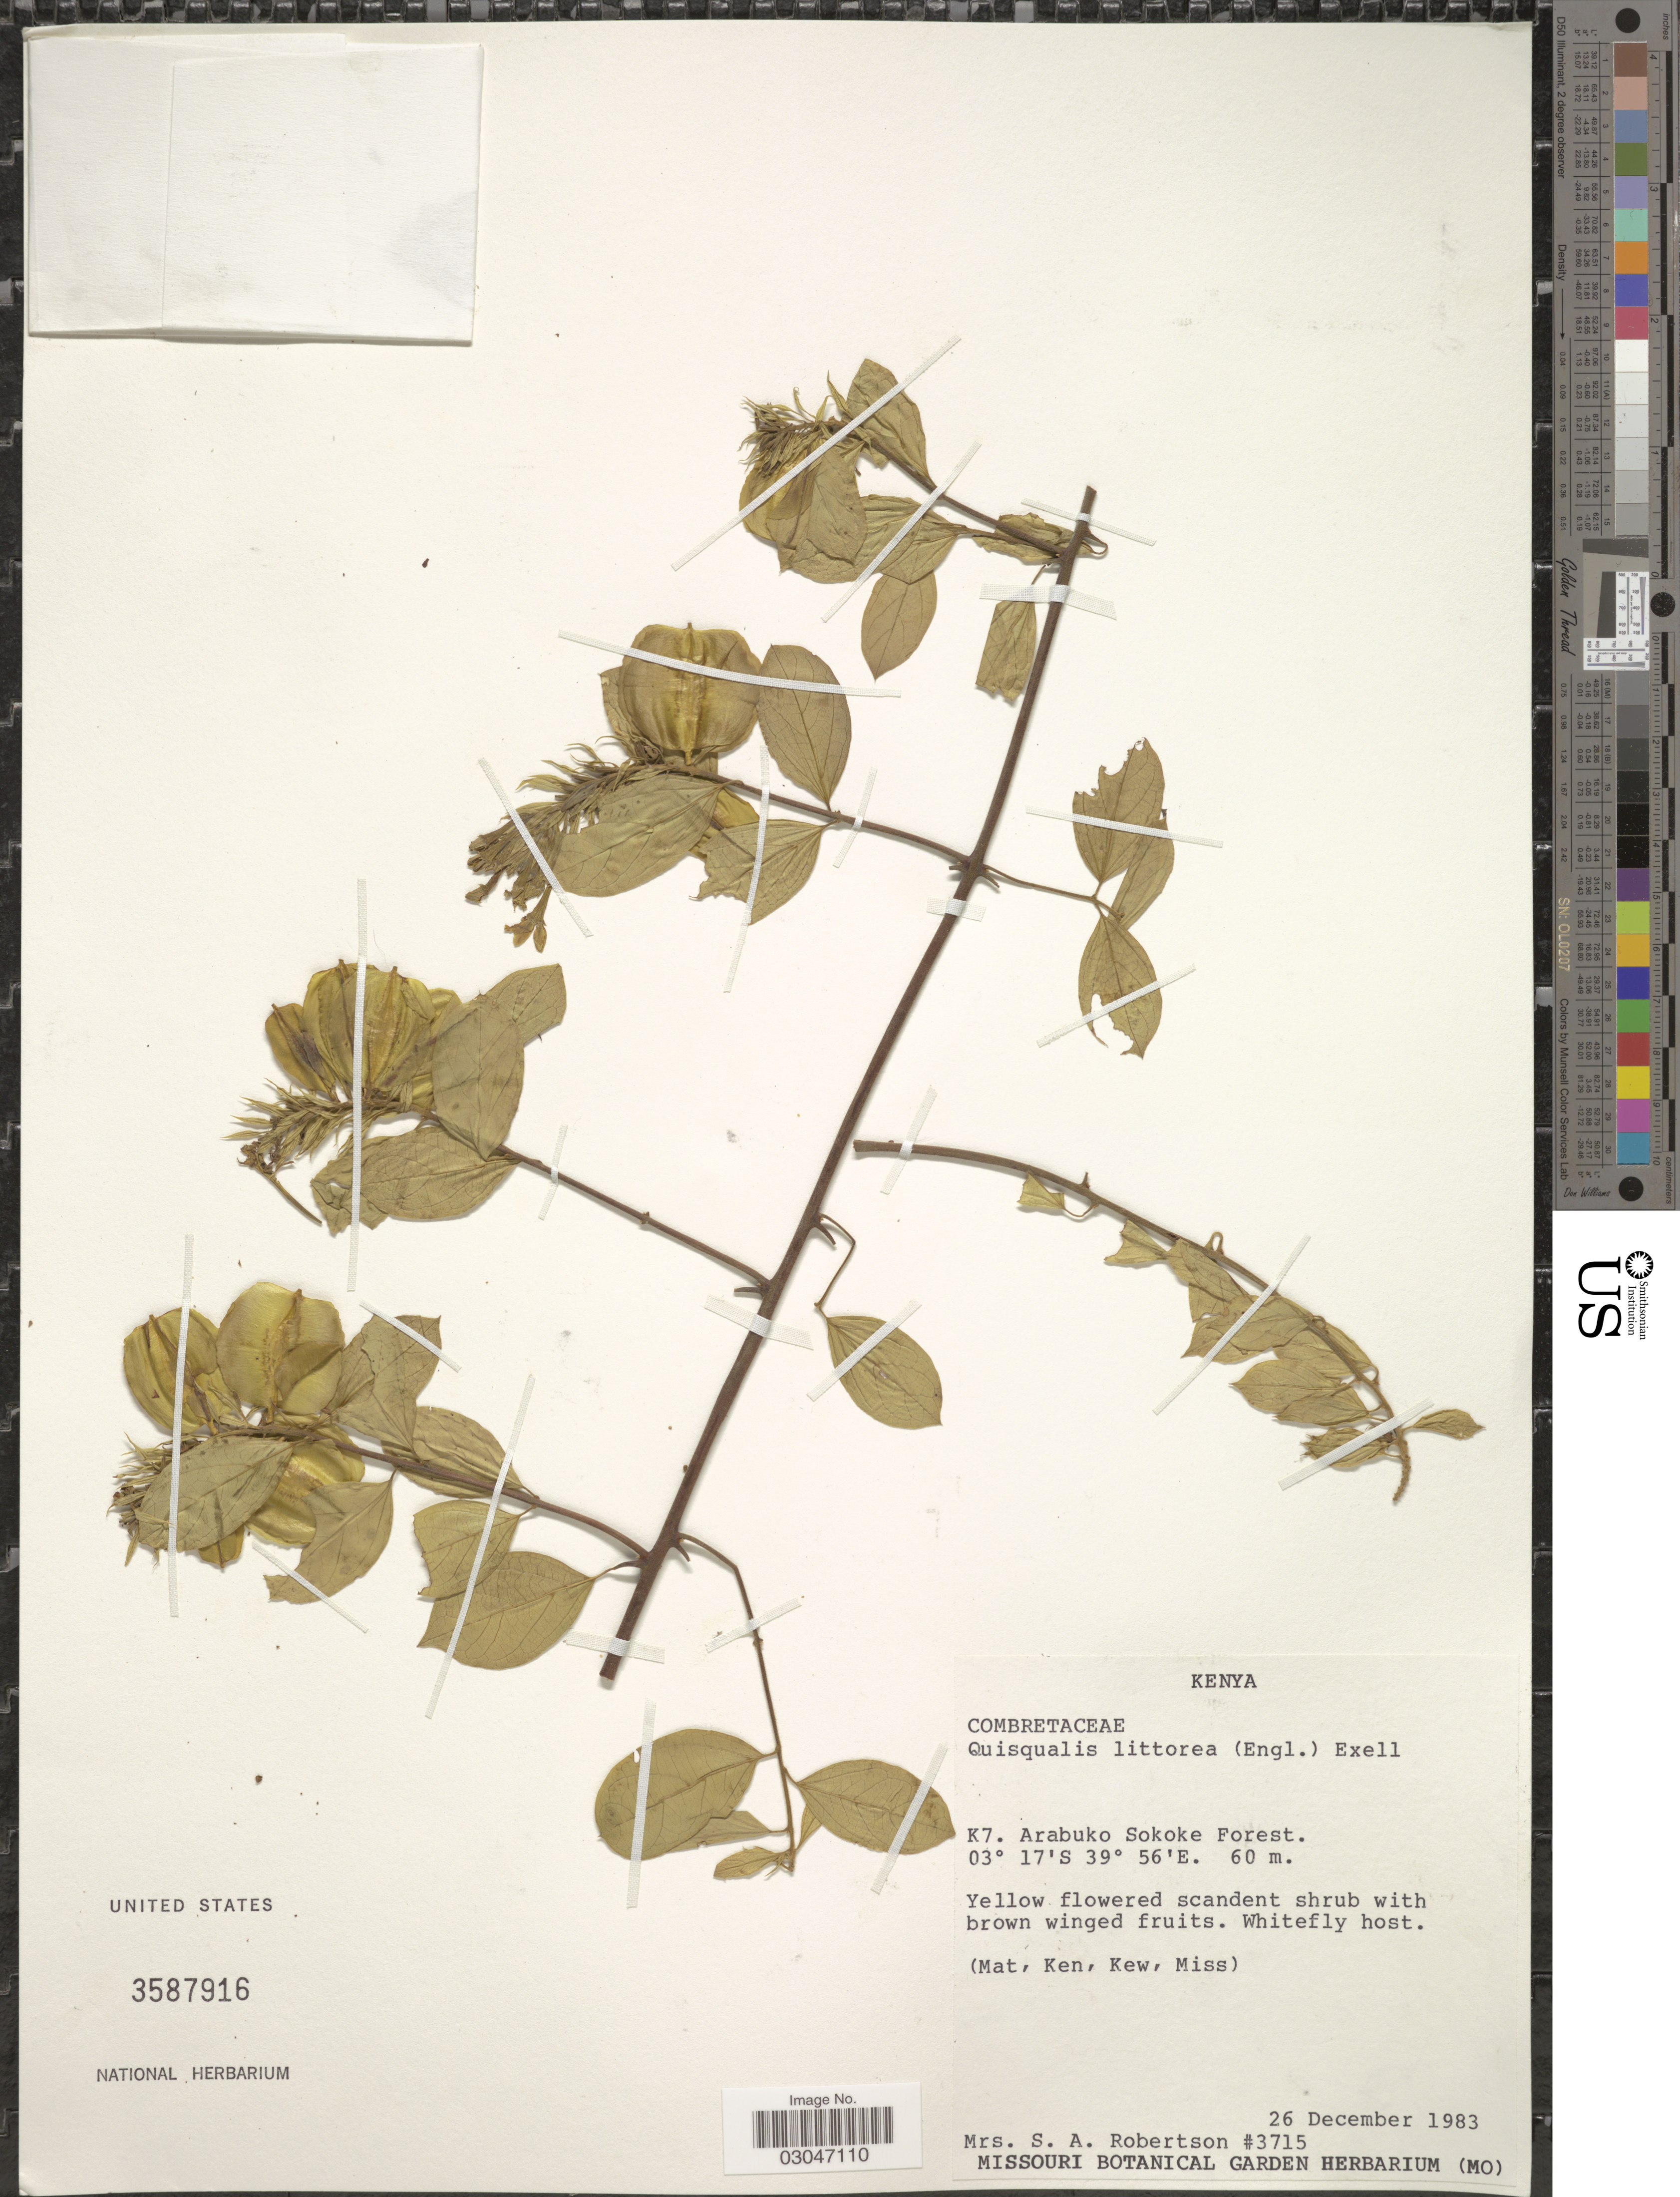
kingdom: Plantae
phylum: Tracheophyta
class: Magnoliopsida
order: Myrtales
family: Combretaceae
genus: Combretum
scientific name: Combretum littoreum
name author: (Engl.) Engl.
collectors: S. Robertson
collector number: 3715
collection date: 1983-12-26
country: Kenya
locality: K7, Arabuka Sokoke Forest.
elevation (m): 60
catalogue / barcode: US 3587916